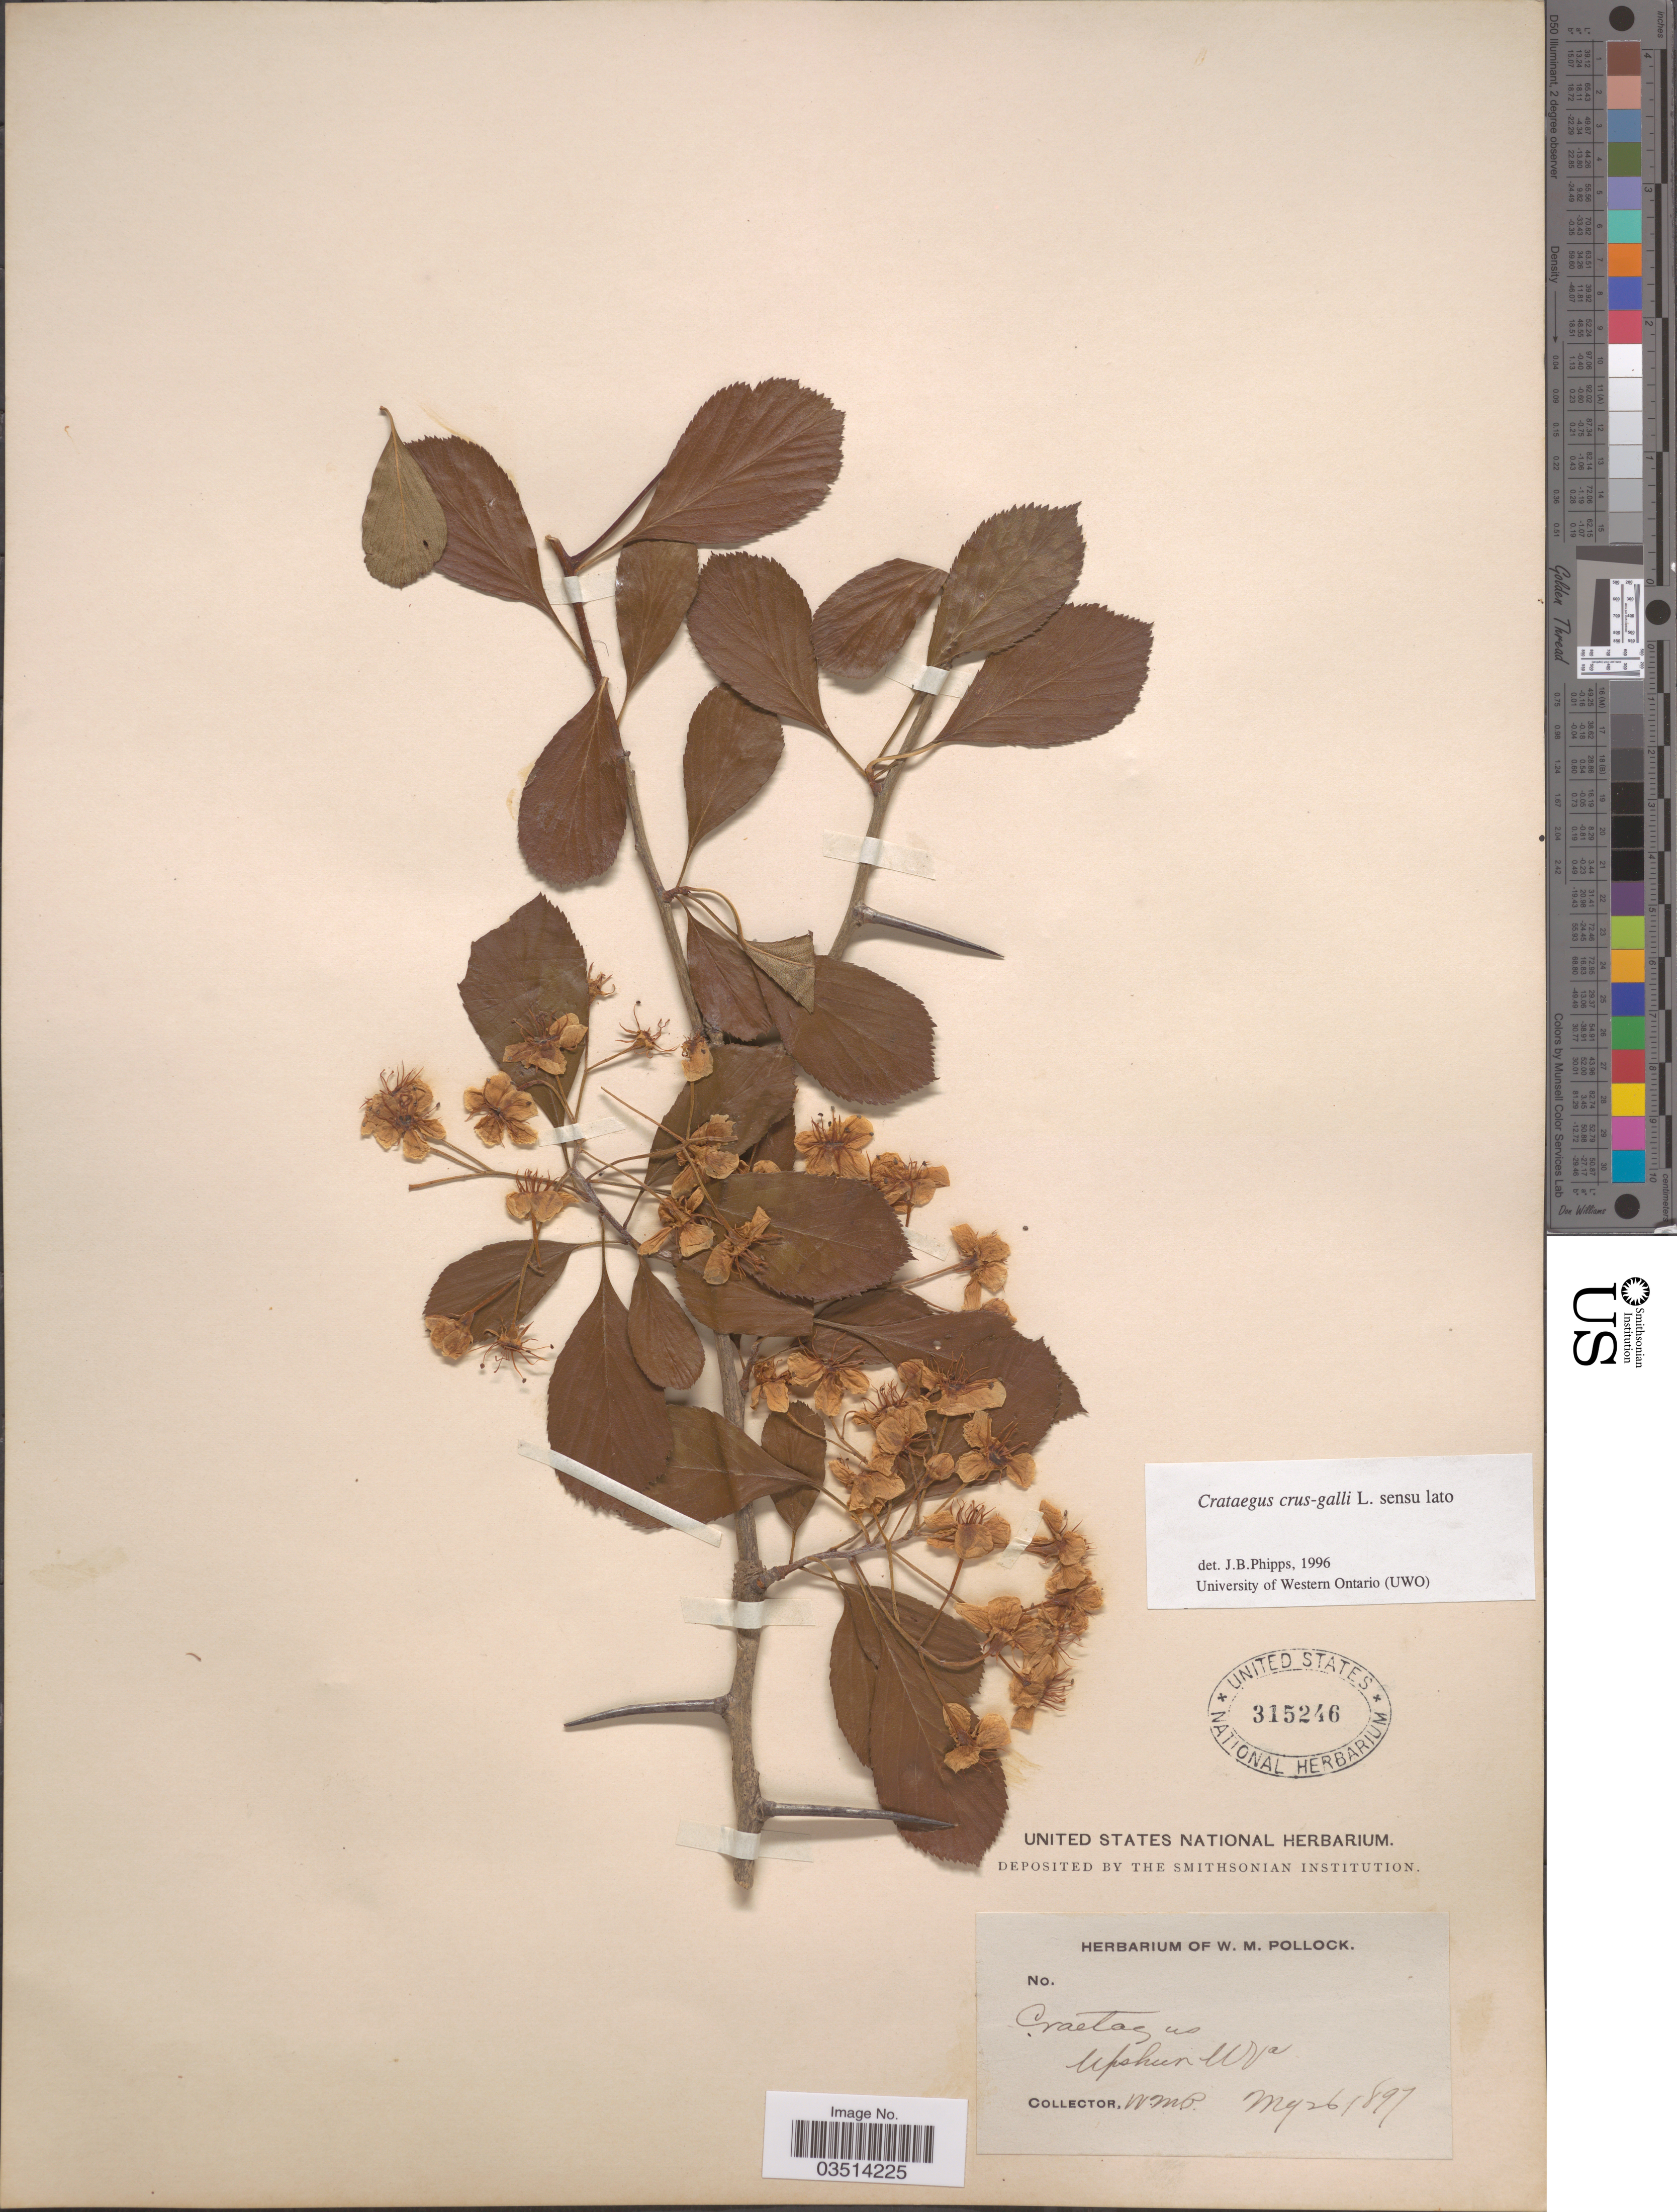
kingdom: Plantae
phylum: Tracheophyta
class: Magnoliopsida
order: Rosales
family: Rosaceae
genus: Crataegus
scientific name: Crataegus crus-galli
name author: L.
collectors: W. M. Pollock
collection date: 1897-05-26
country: United States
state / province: West Virginia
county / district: Upshur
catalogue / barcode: US 315246